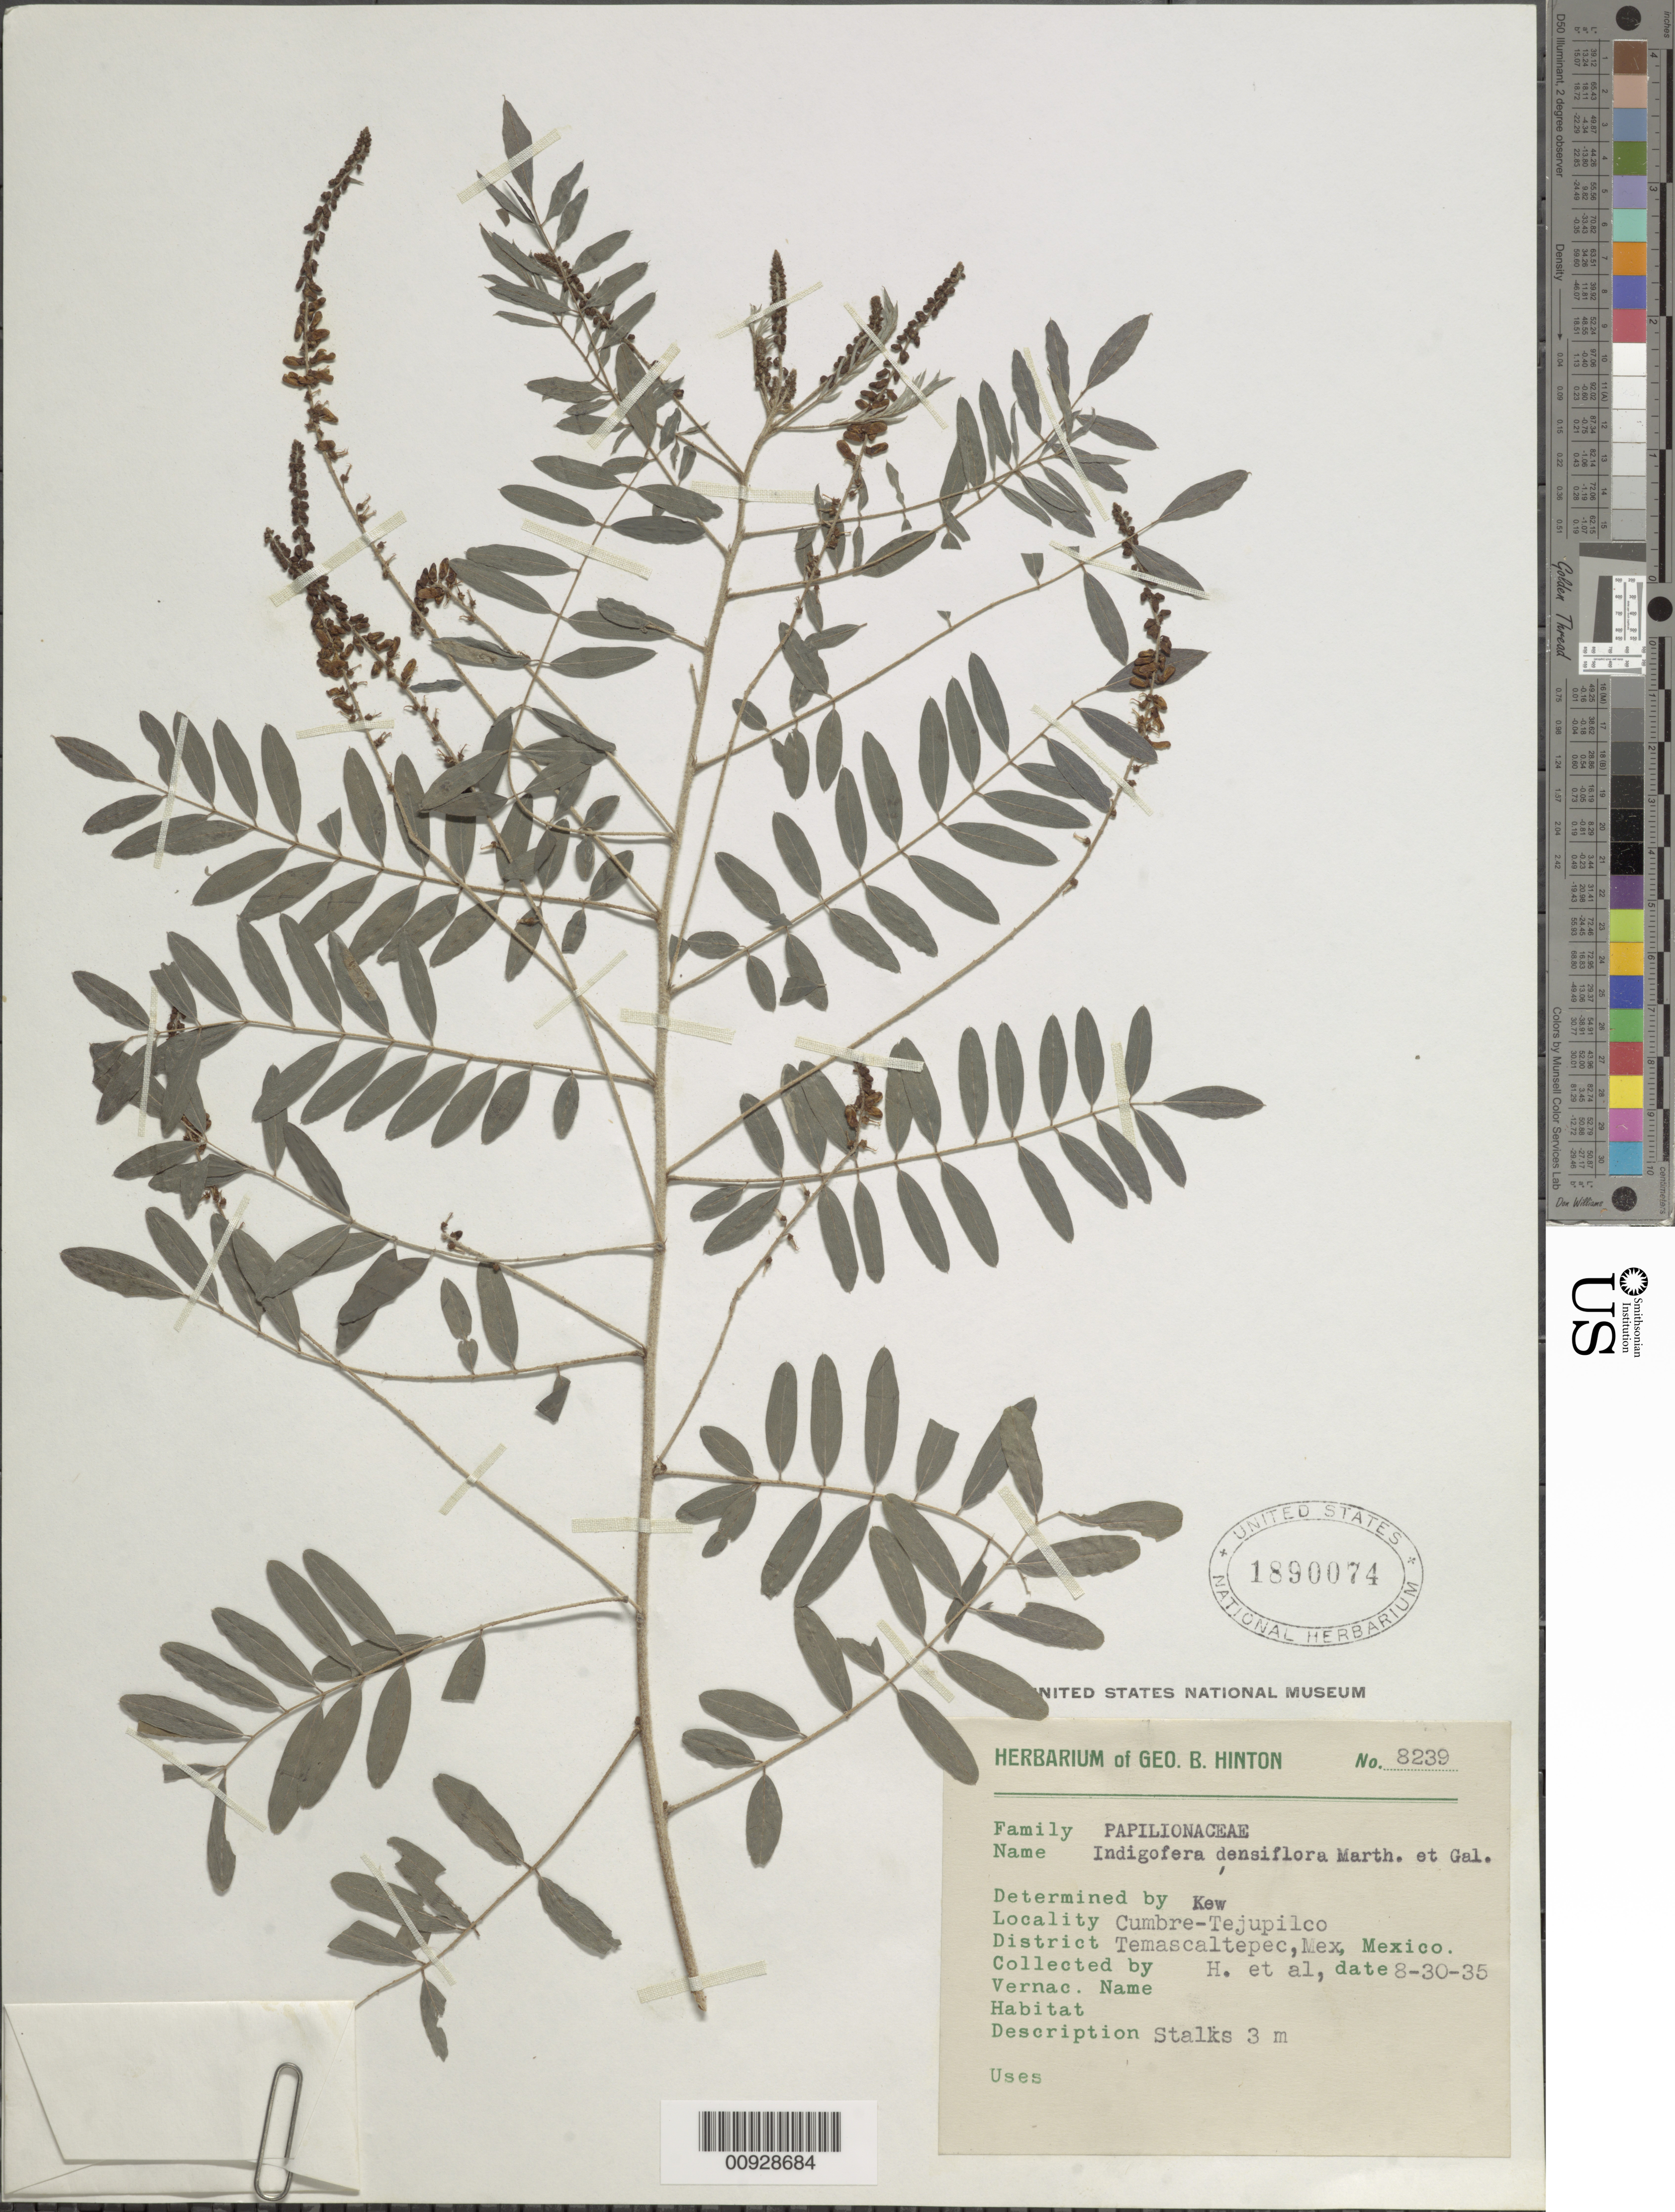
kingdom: Plantae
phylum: Tracheophyta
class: Magnoliopsida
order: Fabales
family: Fabaceae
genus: Indigofera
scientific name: Indigofera densiflora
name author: M. Martens & Galeotti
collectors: G. B. Hinton & et al.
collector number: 8239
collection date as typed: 30 Aug 1935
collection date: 1935-08-30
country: Mexico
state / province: México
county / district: Temascaltepec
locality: Cumbre-Tejupilco.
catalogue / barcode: US 1890074